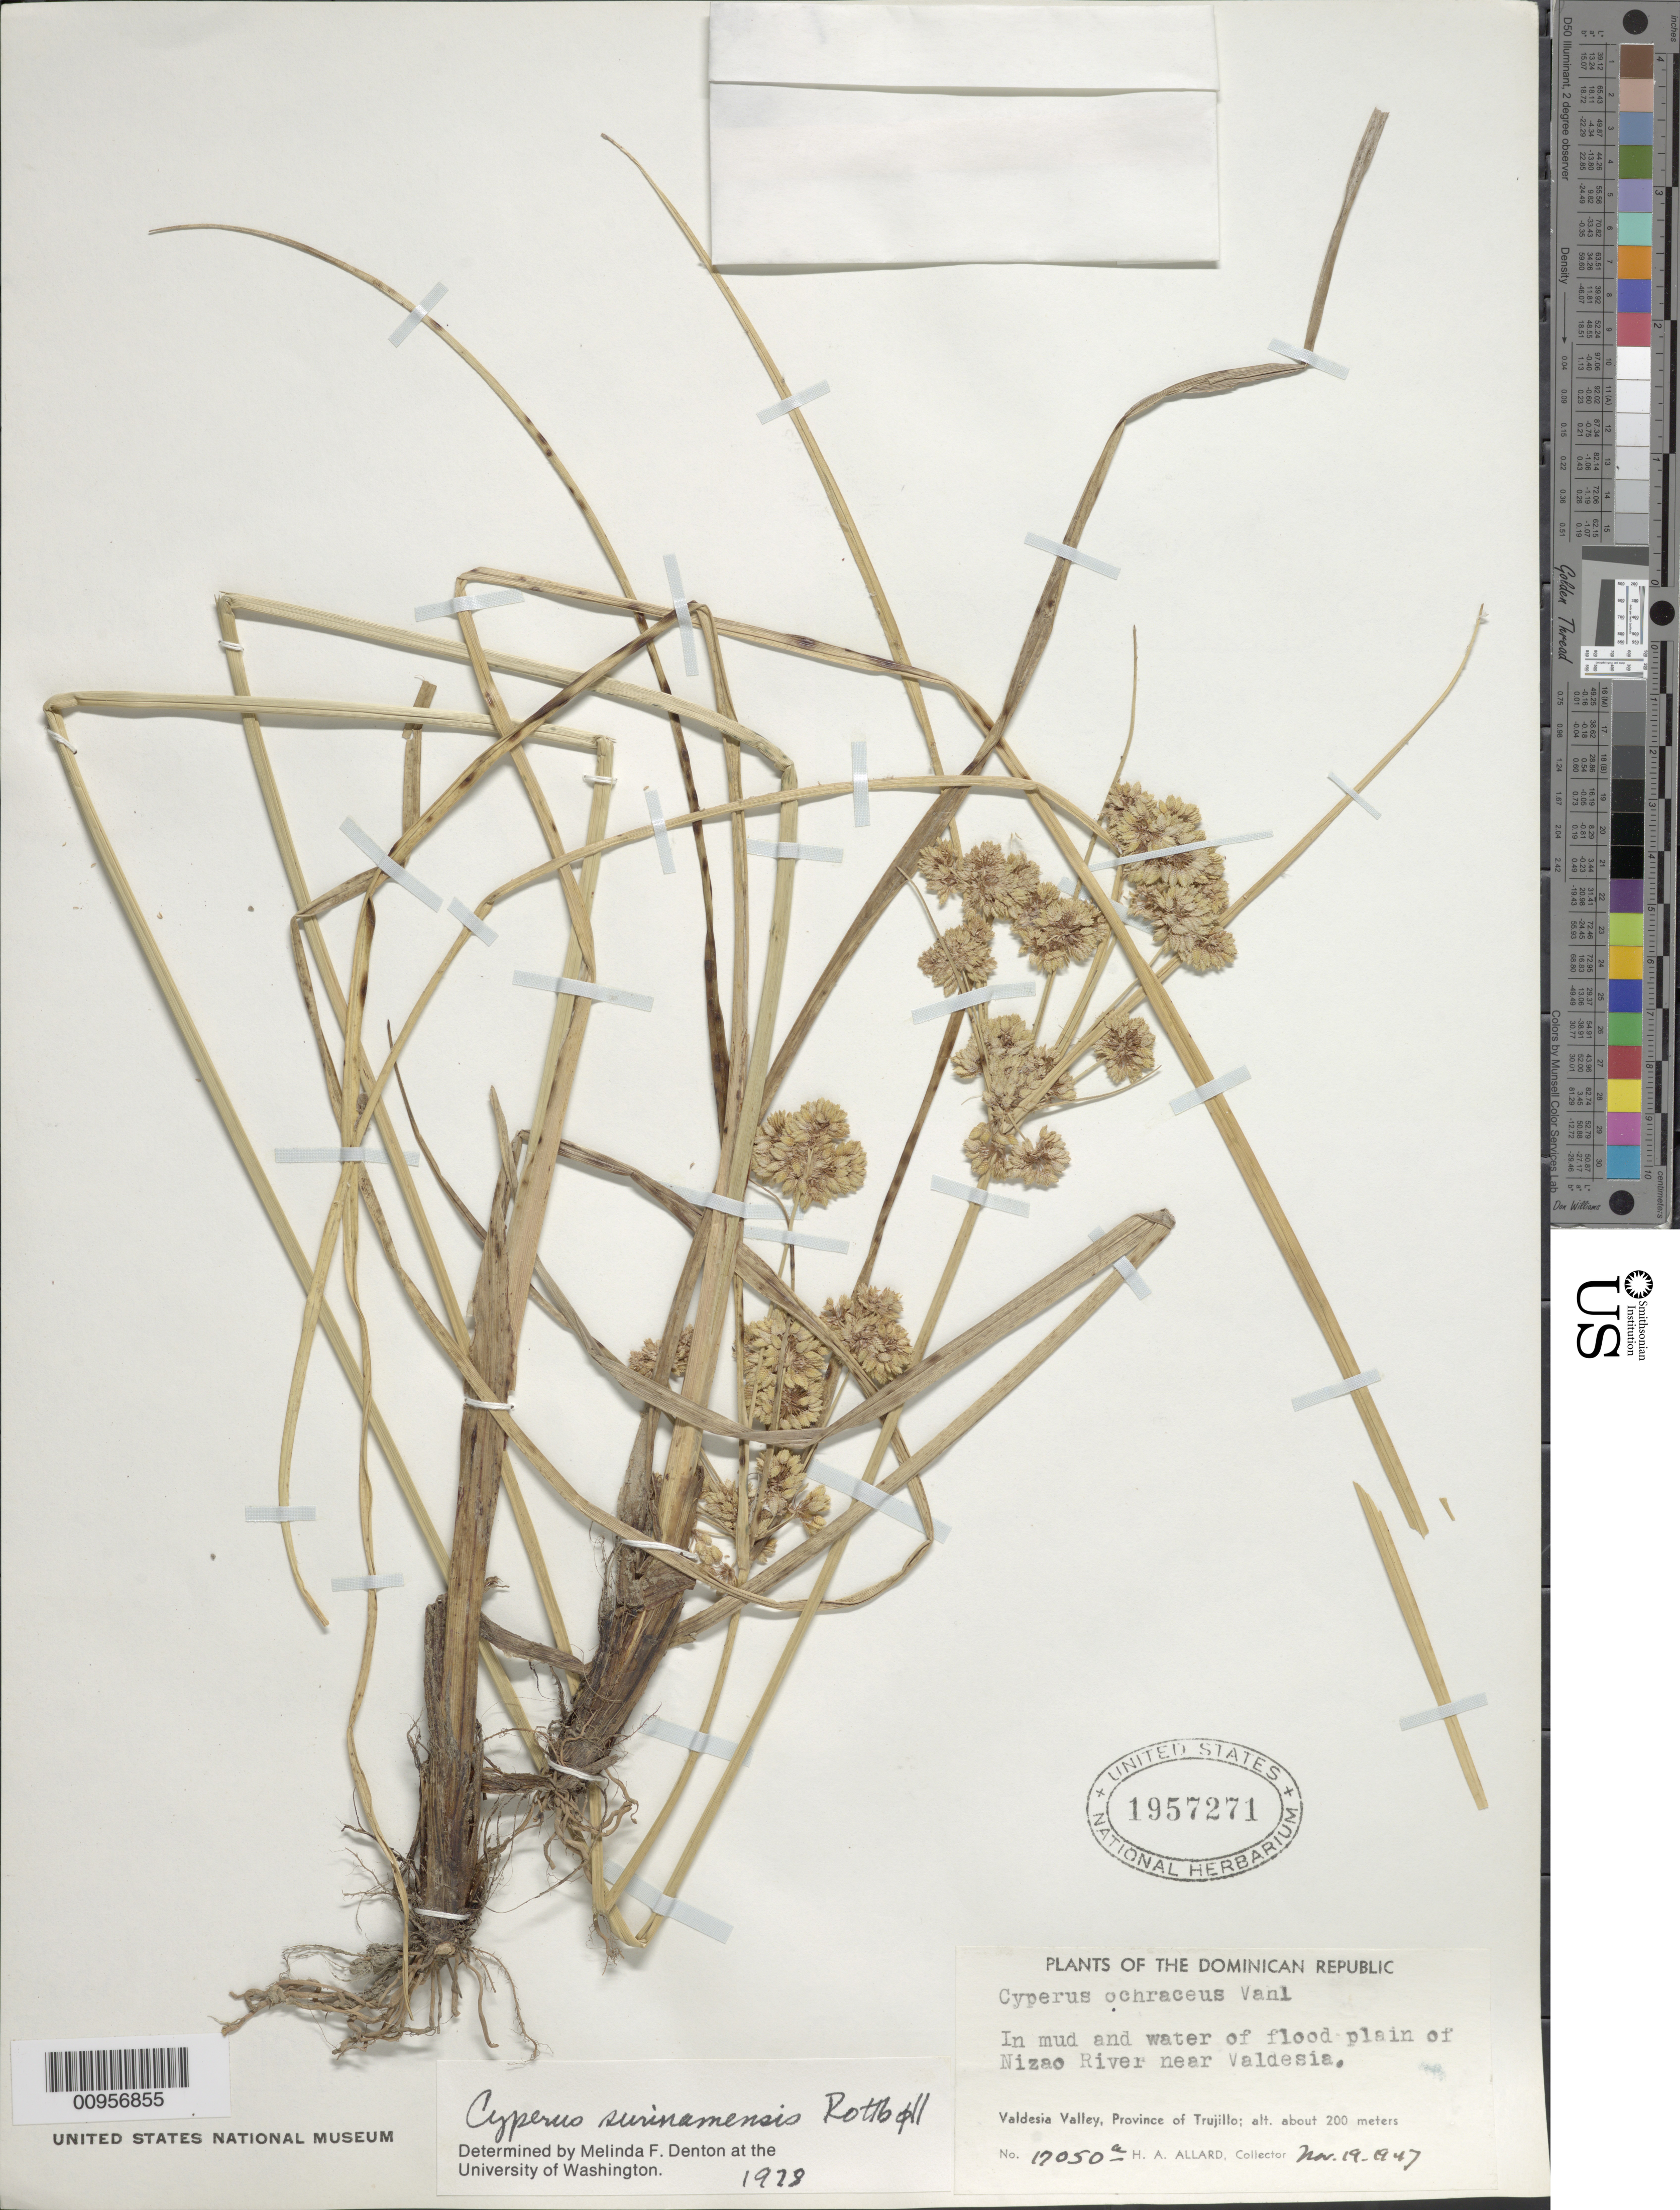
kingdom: Plantae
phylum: Tracheophyta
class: Liliopsida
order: Poales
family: Cyperaceae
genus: Cyperus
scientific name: Cyperus surinamensis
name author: Rottb.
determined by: Denton, M. F.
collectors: H. A. Allard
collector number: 17050A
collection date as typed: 19 Nov 1947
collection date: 1947-11-19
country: Dominican Republic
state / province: Santo Domingo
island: Hispaniola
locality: Valdesia Valley, flood plain of Nizao River near Valdesia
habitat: In mud and water of flood plain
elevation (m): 200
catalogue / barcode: US 1957271